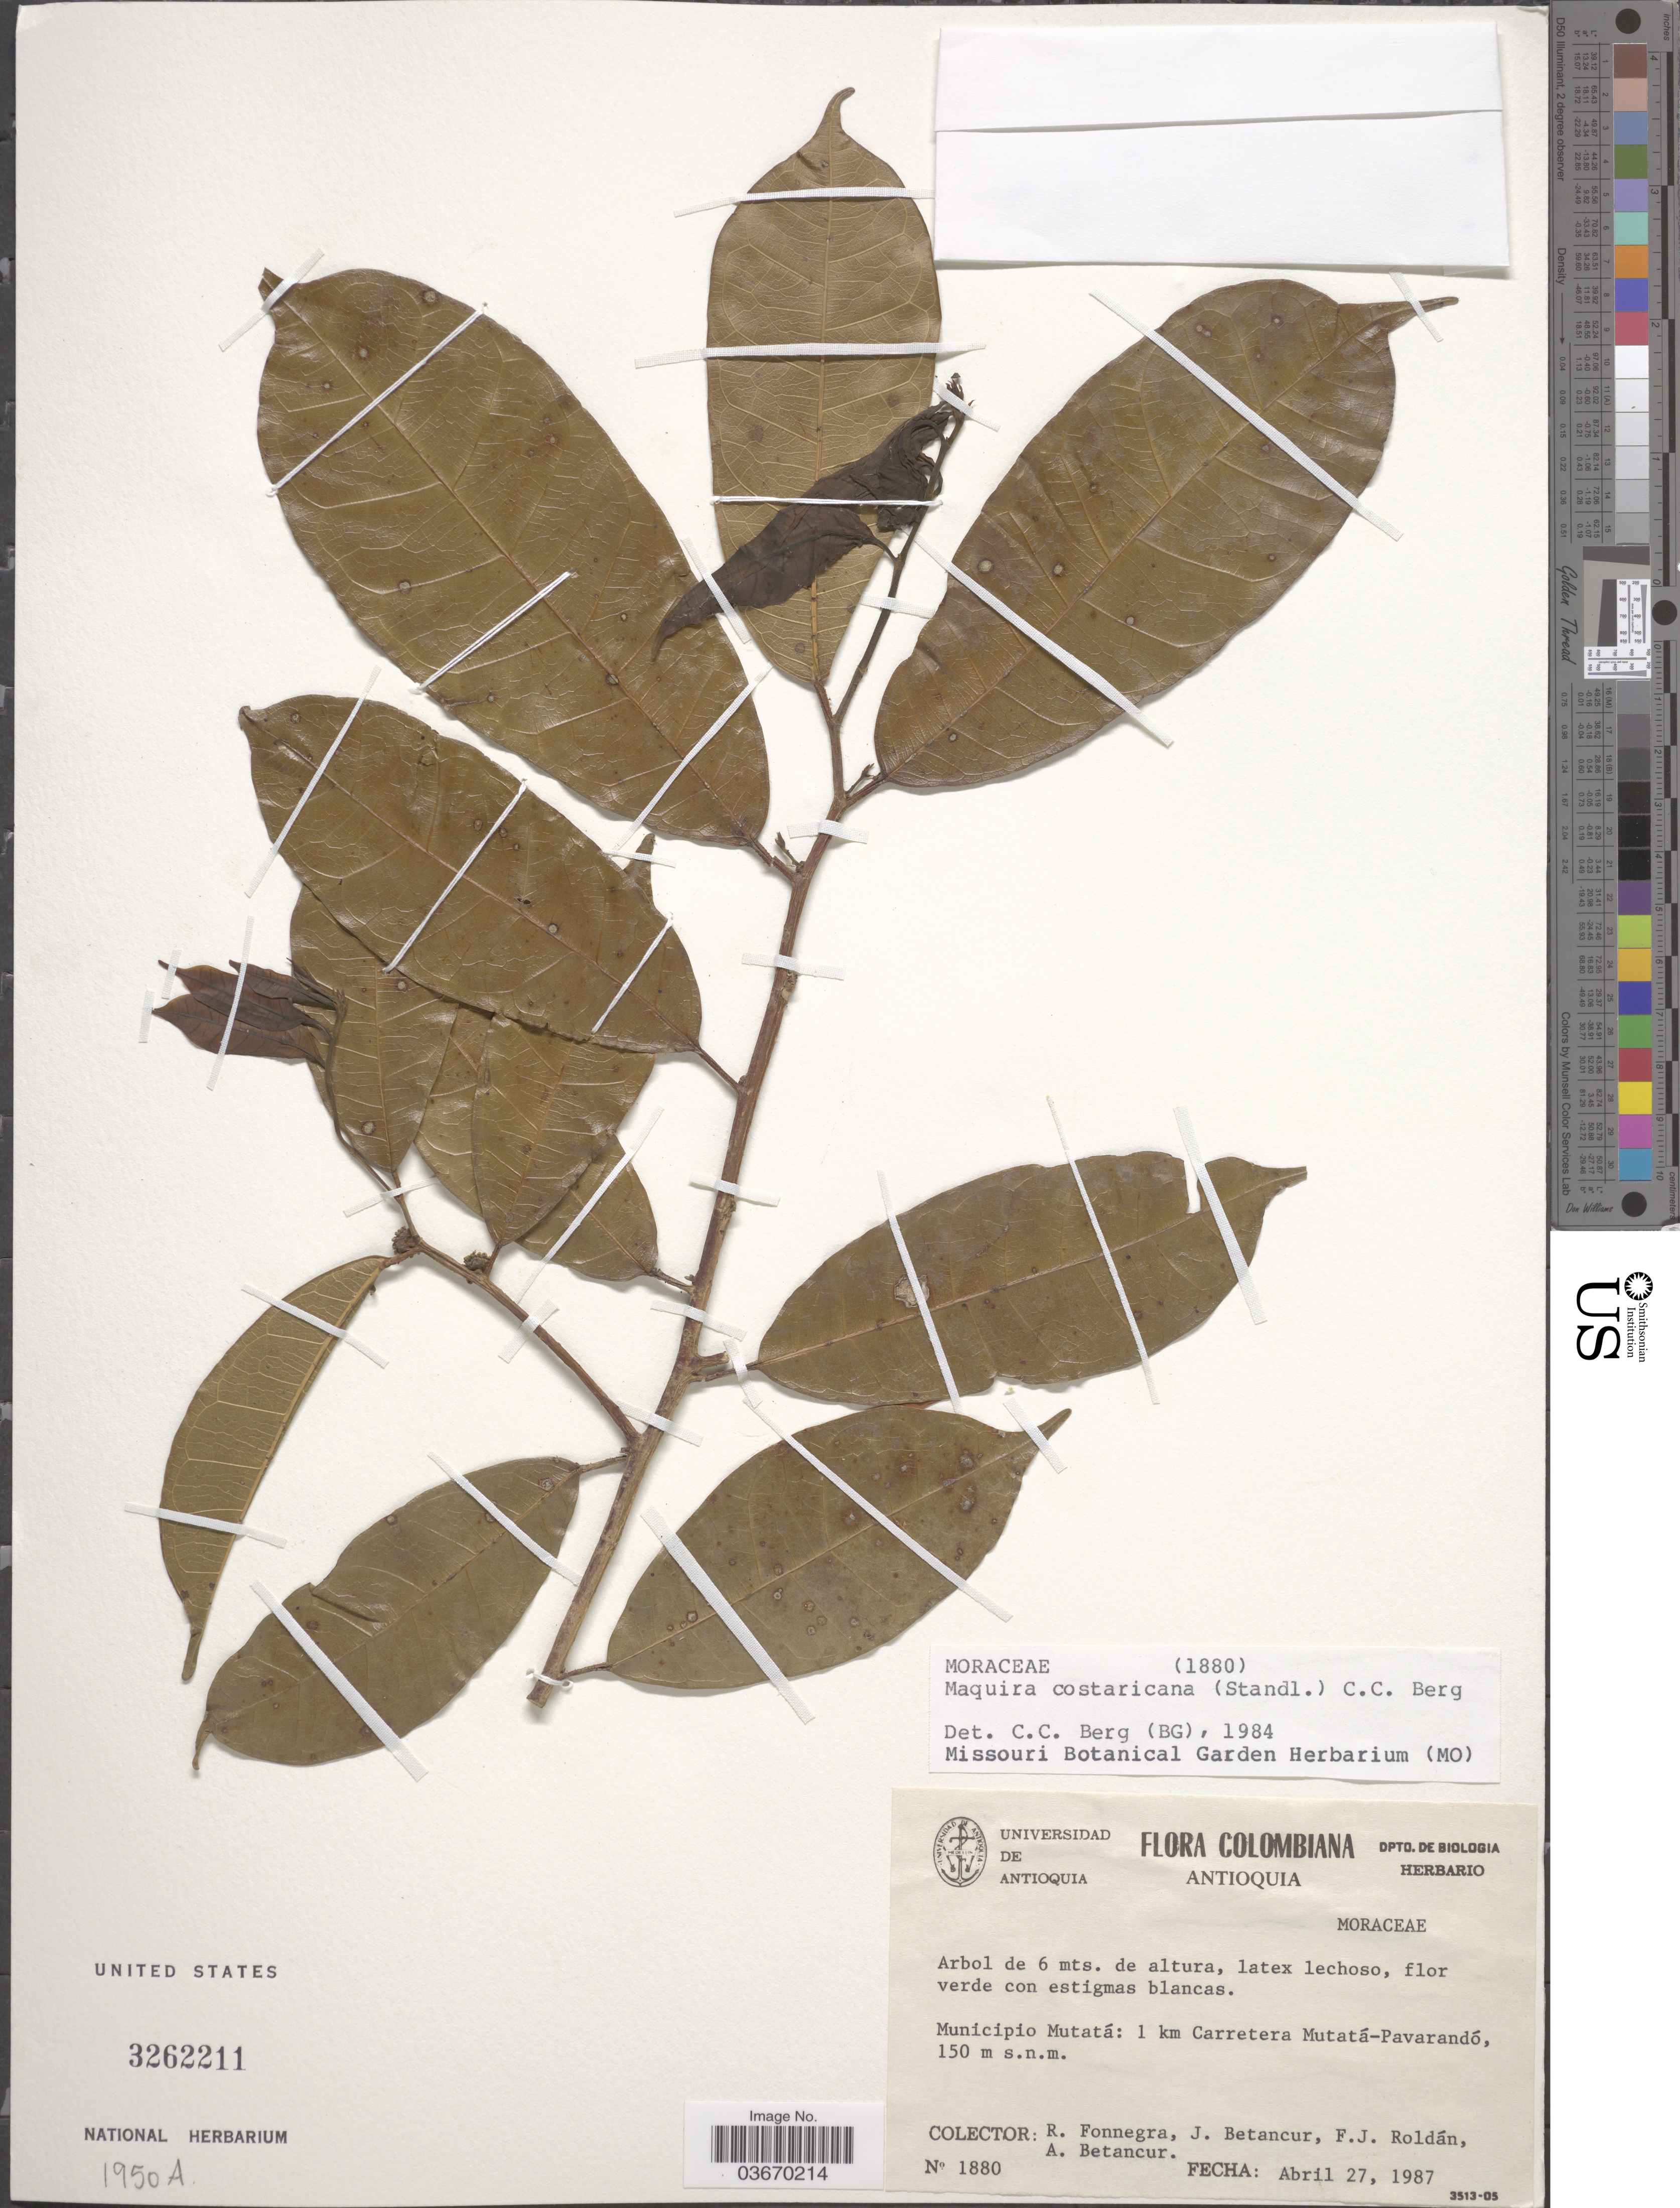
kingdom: Plantae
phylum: Tracheophyta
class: Magnoliopsida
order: Rosales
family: Moraceae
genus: Maquira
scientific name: Maquira costaricana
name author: (Standl.) C.C. Berg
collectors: R. Fonnegra, J. Betancur, F. J. Roldán & A. Betancur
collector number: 1880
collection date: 1987-04-27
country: Colombia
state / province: Antioquia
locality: Municipio Mutatá: 1 km Carretera Mutatá-Pavarandó.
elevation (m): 150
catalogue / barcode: US 3262211